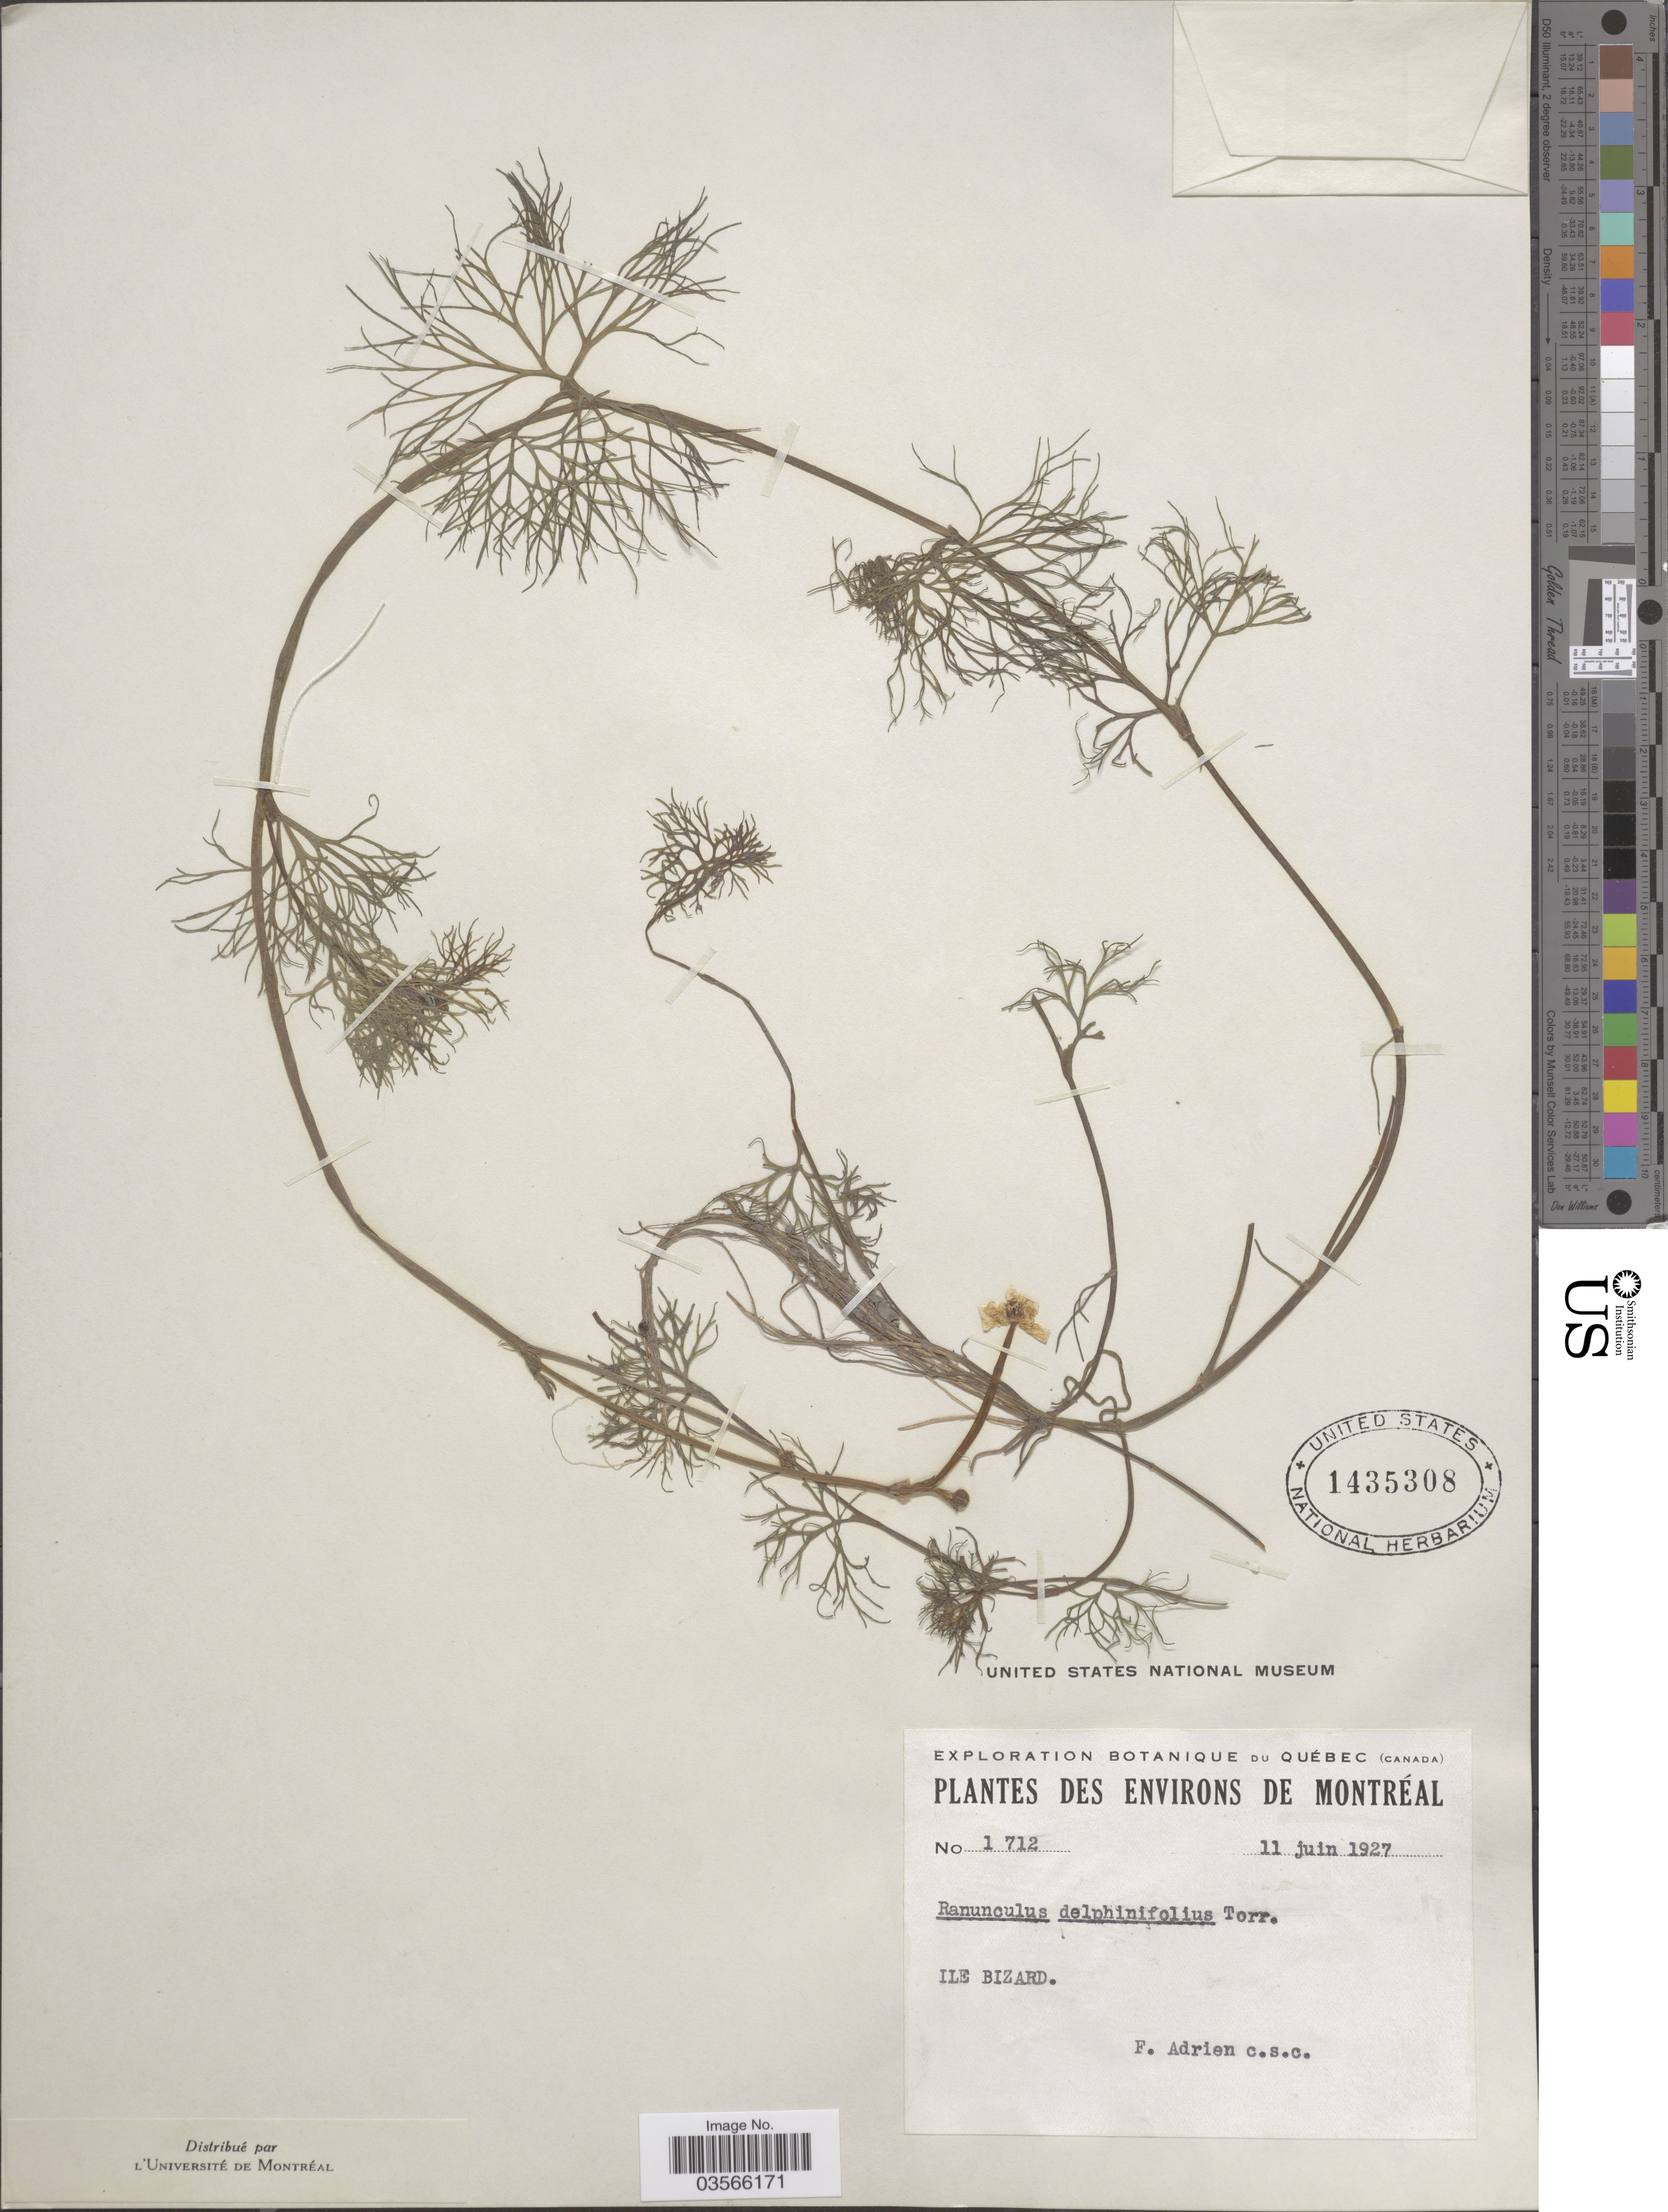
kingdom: Plantae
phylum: Tracheophyta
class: Magnoliopsida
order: Ranunculales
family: Ranunculaceae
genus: Ranunculus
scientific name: Ranunculus flabellaris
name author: Raf.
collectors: F. Adrien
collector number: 1712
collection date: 1927-06-11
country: Canada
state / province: Quebec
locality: Environs de Montréal. Ile Bizard.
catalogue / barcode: US 1435308